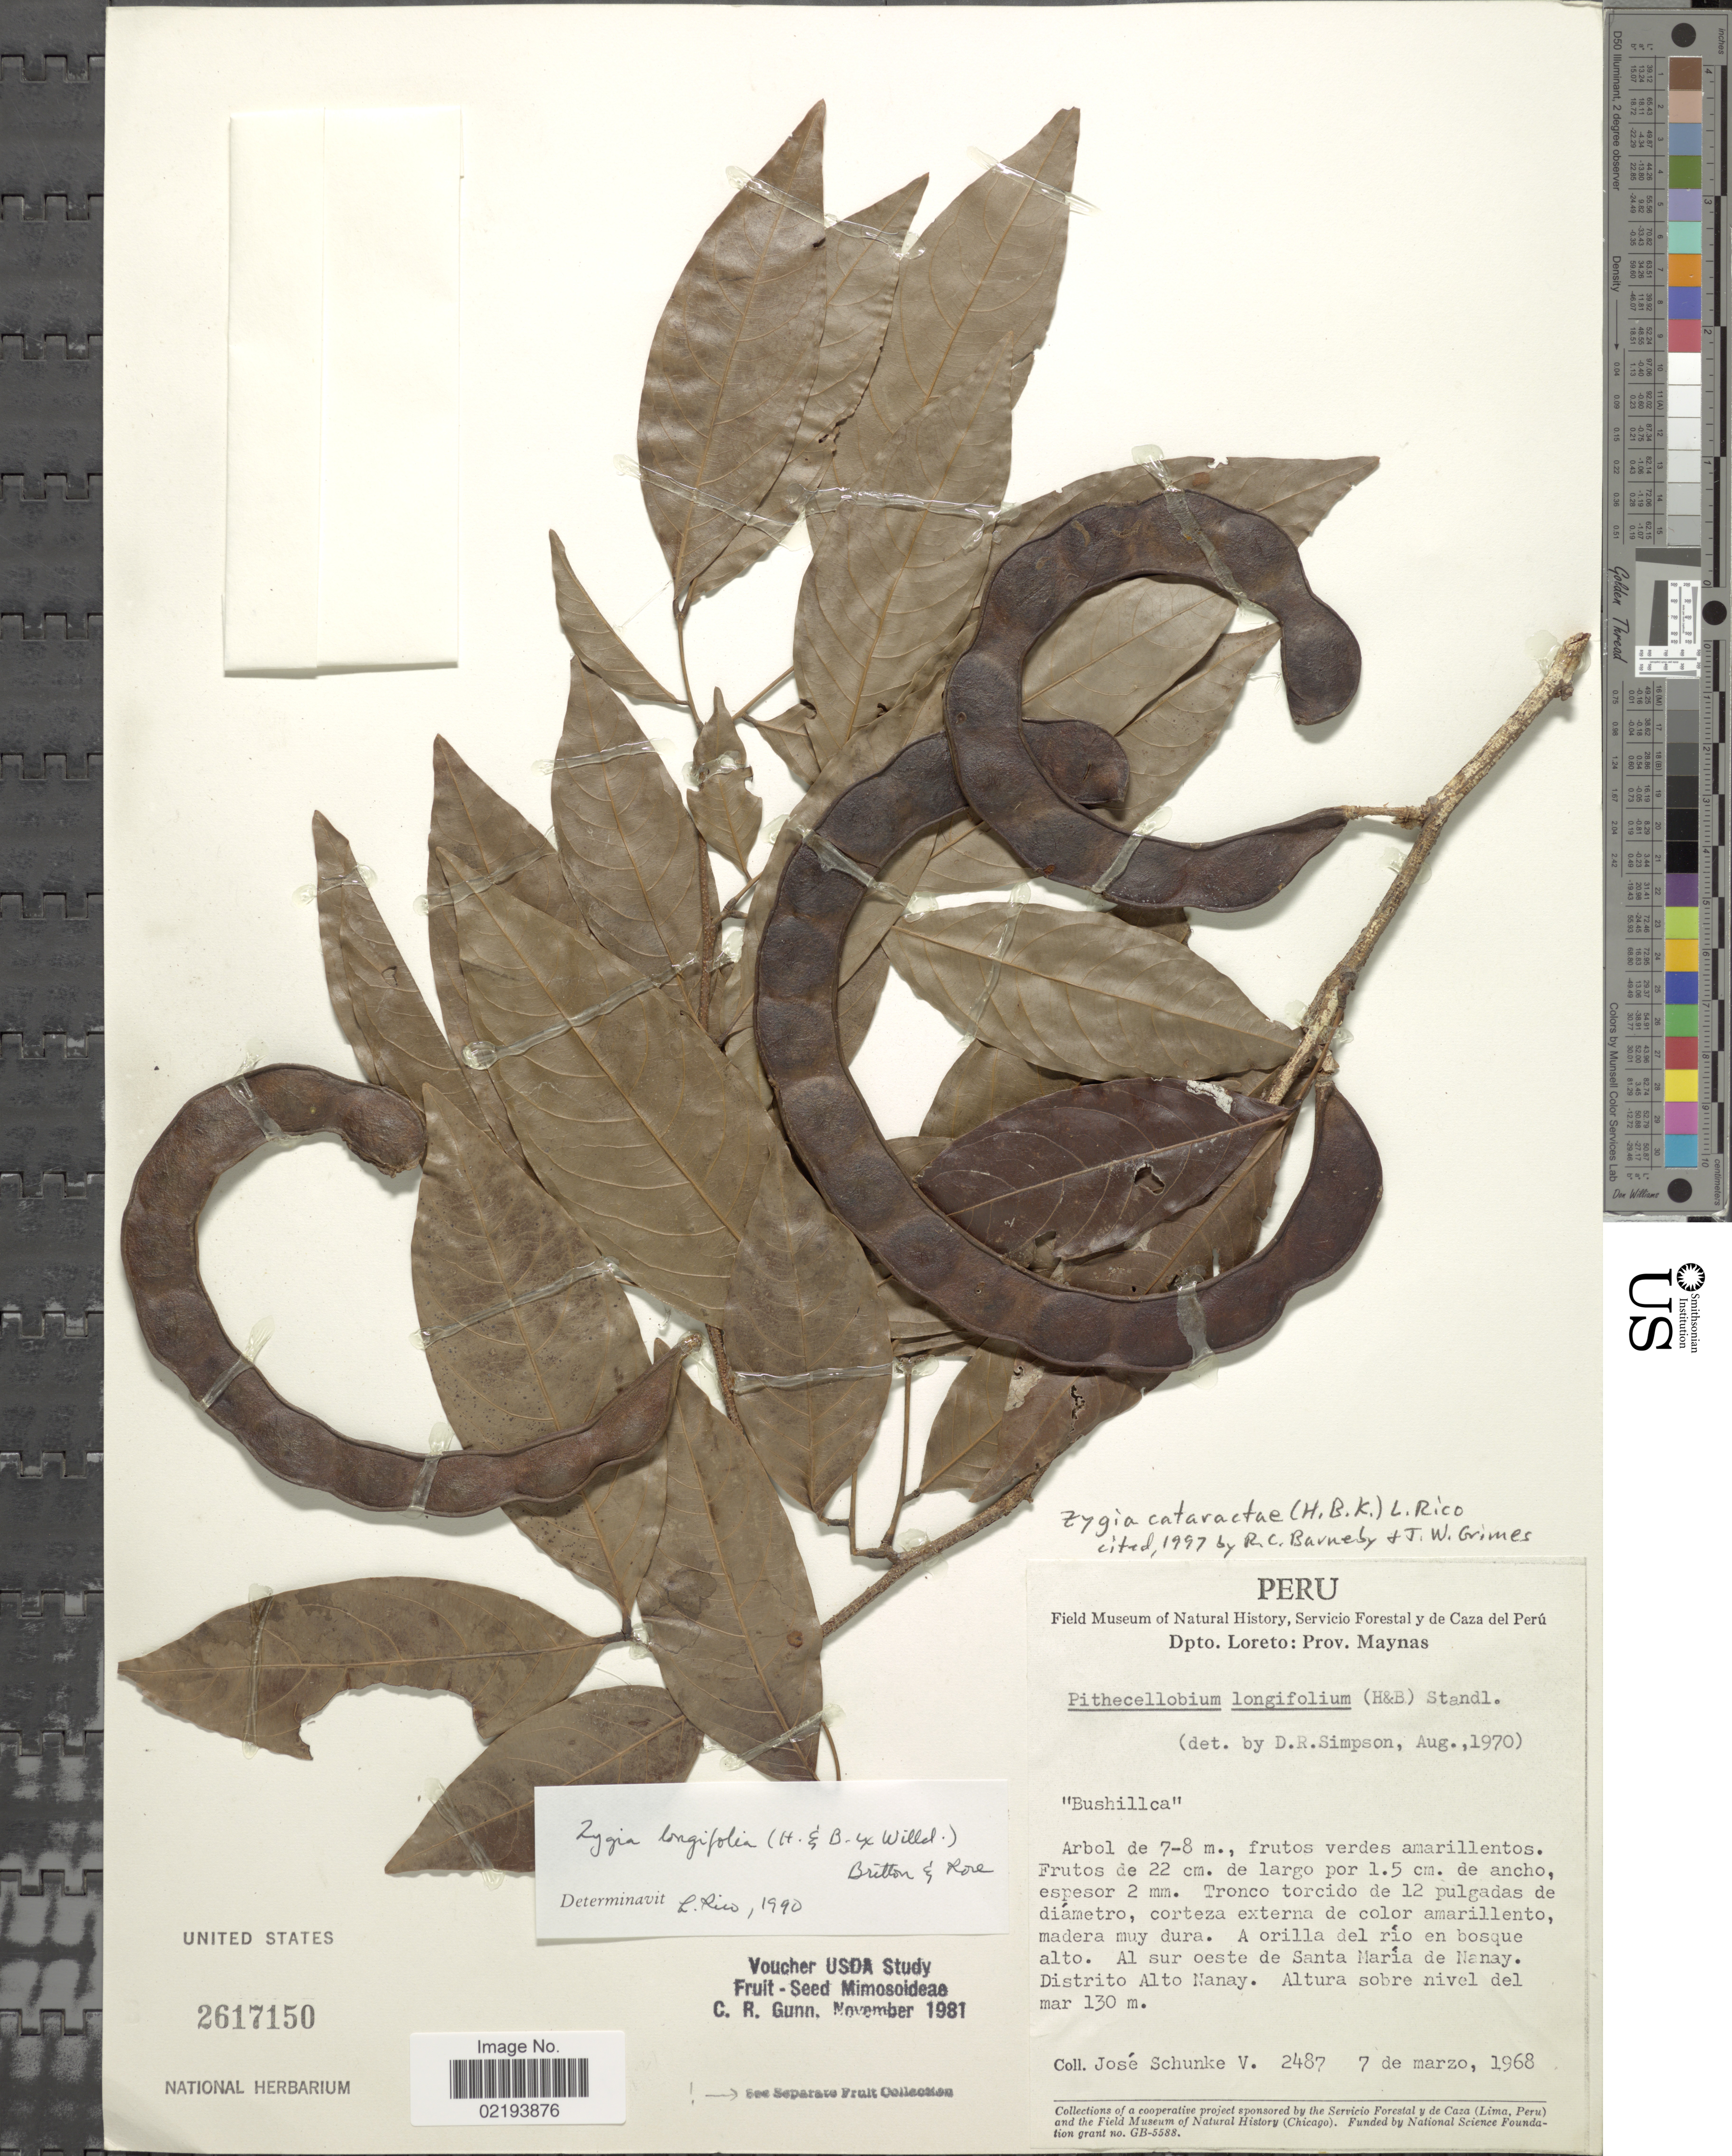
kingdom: Plantae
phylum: Tracheophyta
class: Magnoliopsida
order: Fabales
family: Fabaceae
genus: Zygia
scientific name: Zygia cataractae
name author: (Kunth) L. Rico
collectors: J. Schunke Vigo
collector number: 2487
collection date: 1968-03-07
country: Peru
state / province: Loreto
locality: Dpto. Loreto: Prov. Maynas. A orilla del río em bosque alto. Al sur oeste de Santa María de Nanay. Distrito Alto Nanay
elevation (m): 130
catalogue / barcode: US 2617150